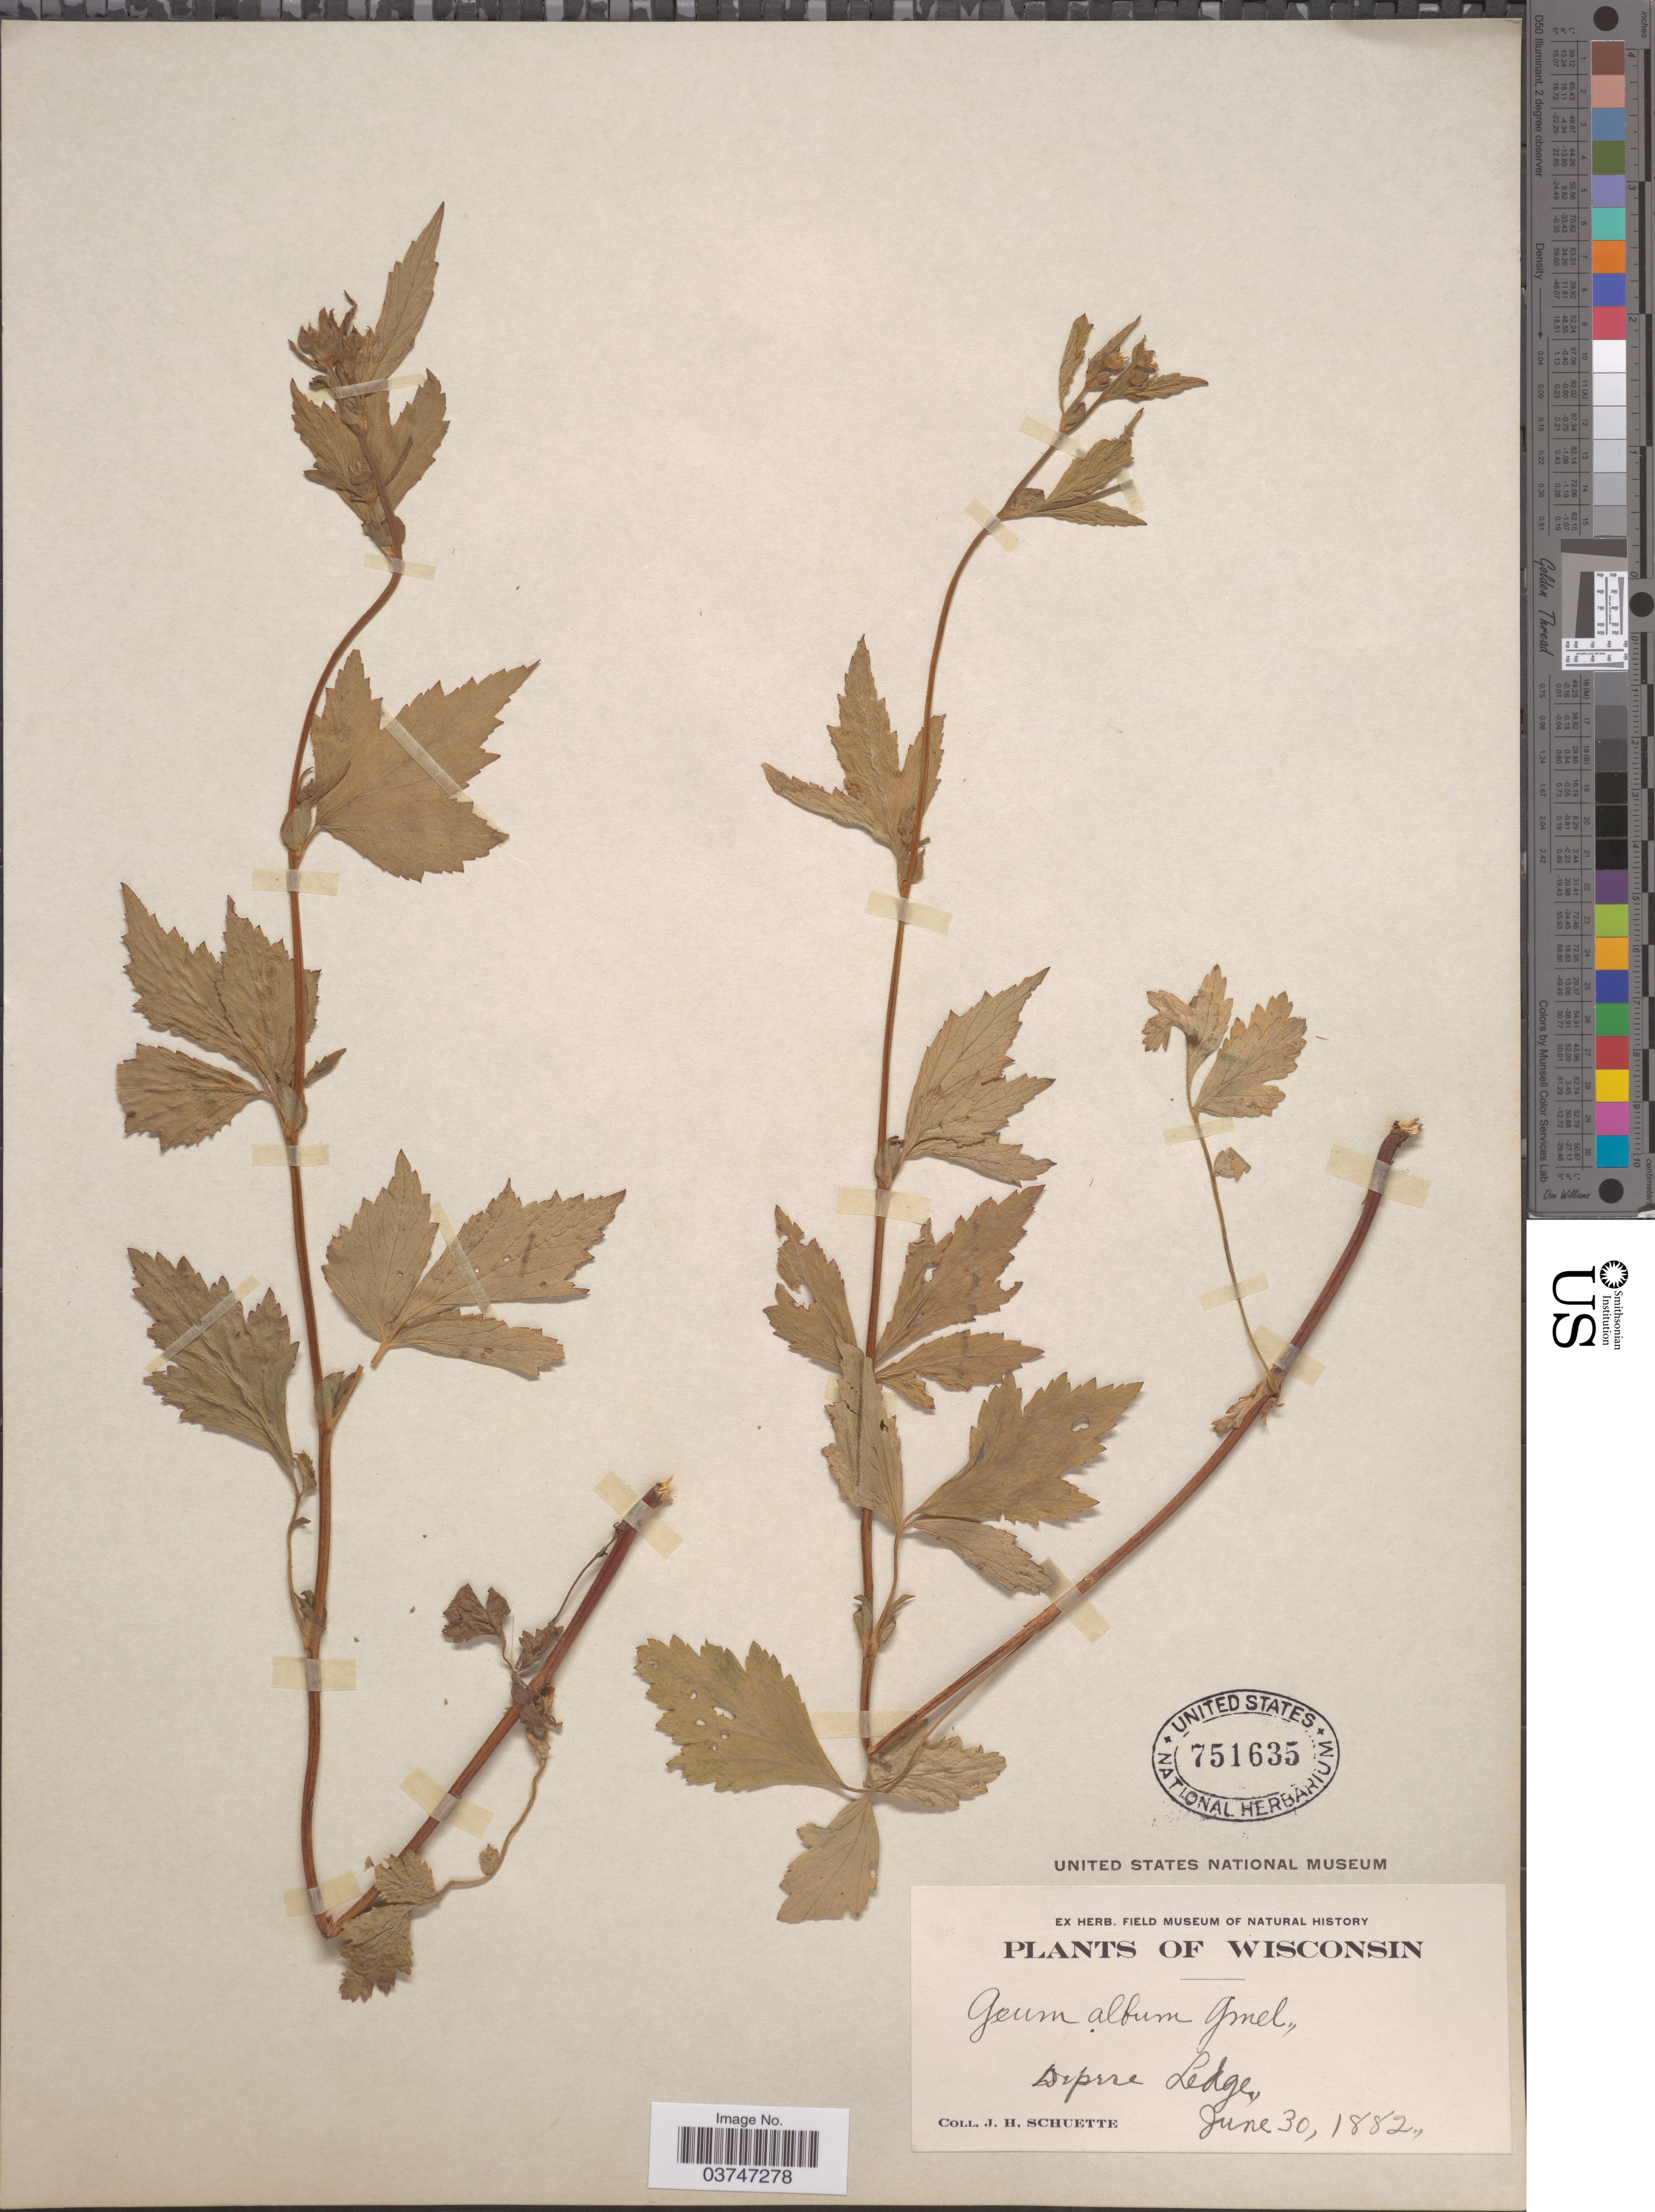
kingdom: Plantae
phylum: Tracheophyta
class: Magnoliopsida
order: Rosales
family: Rosaceae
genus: Geum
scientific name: Geum canadense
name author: Jacq.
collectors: J. H. Schuette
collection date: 1882-06-30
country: United States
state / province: Wisconsin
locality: Depere Ledge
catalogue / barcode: US 751635